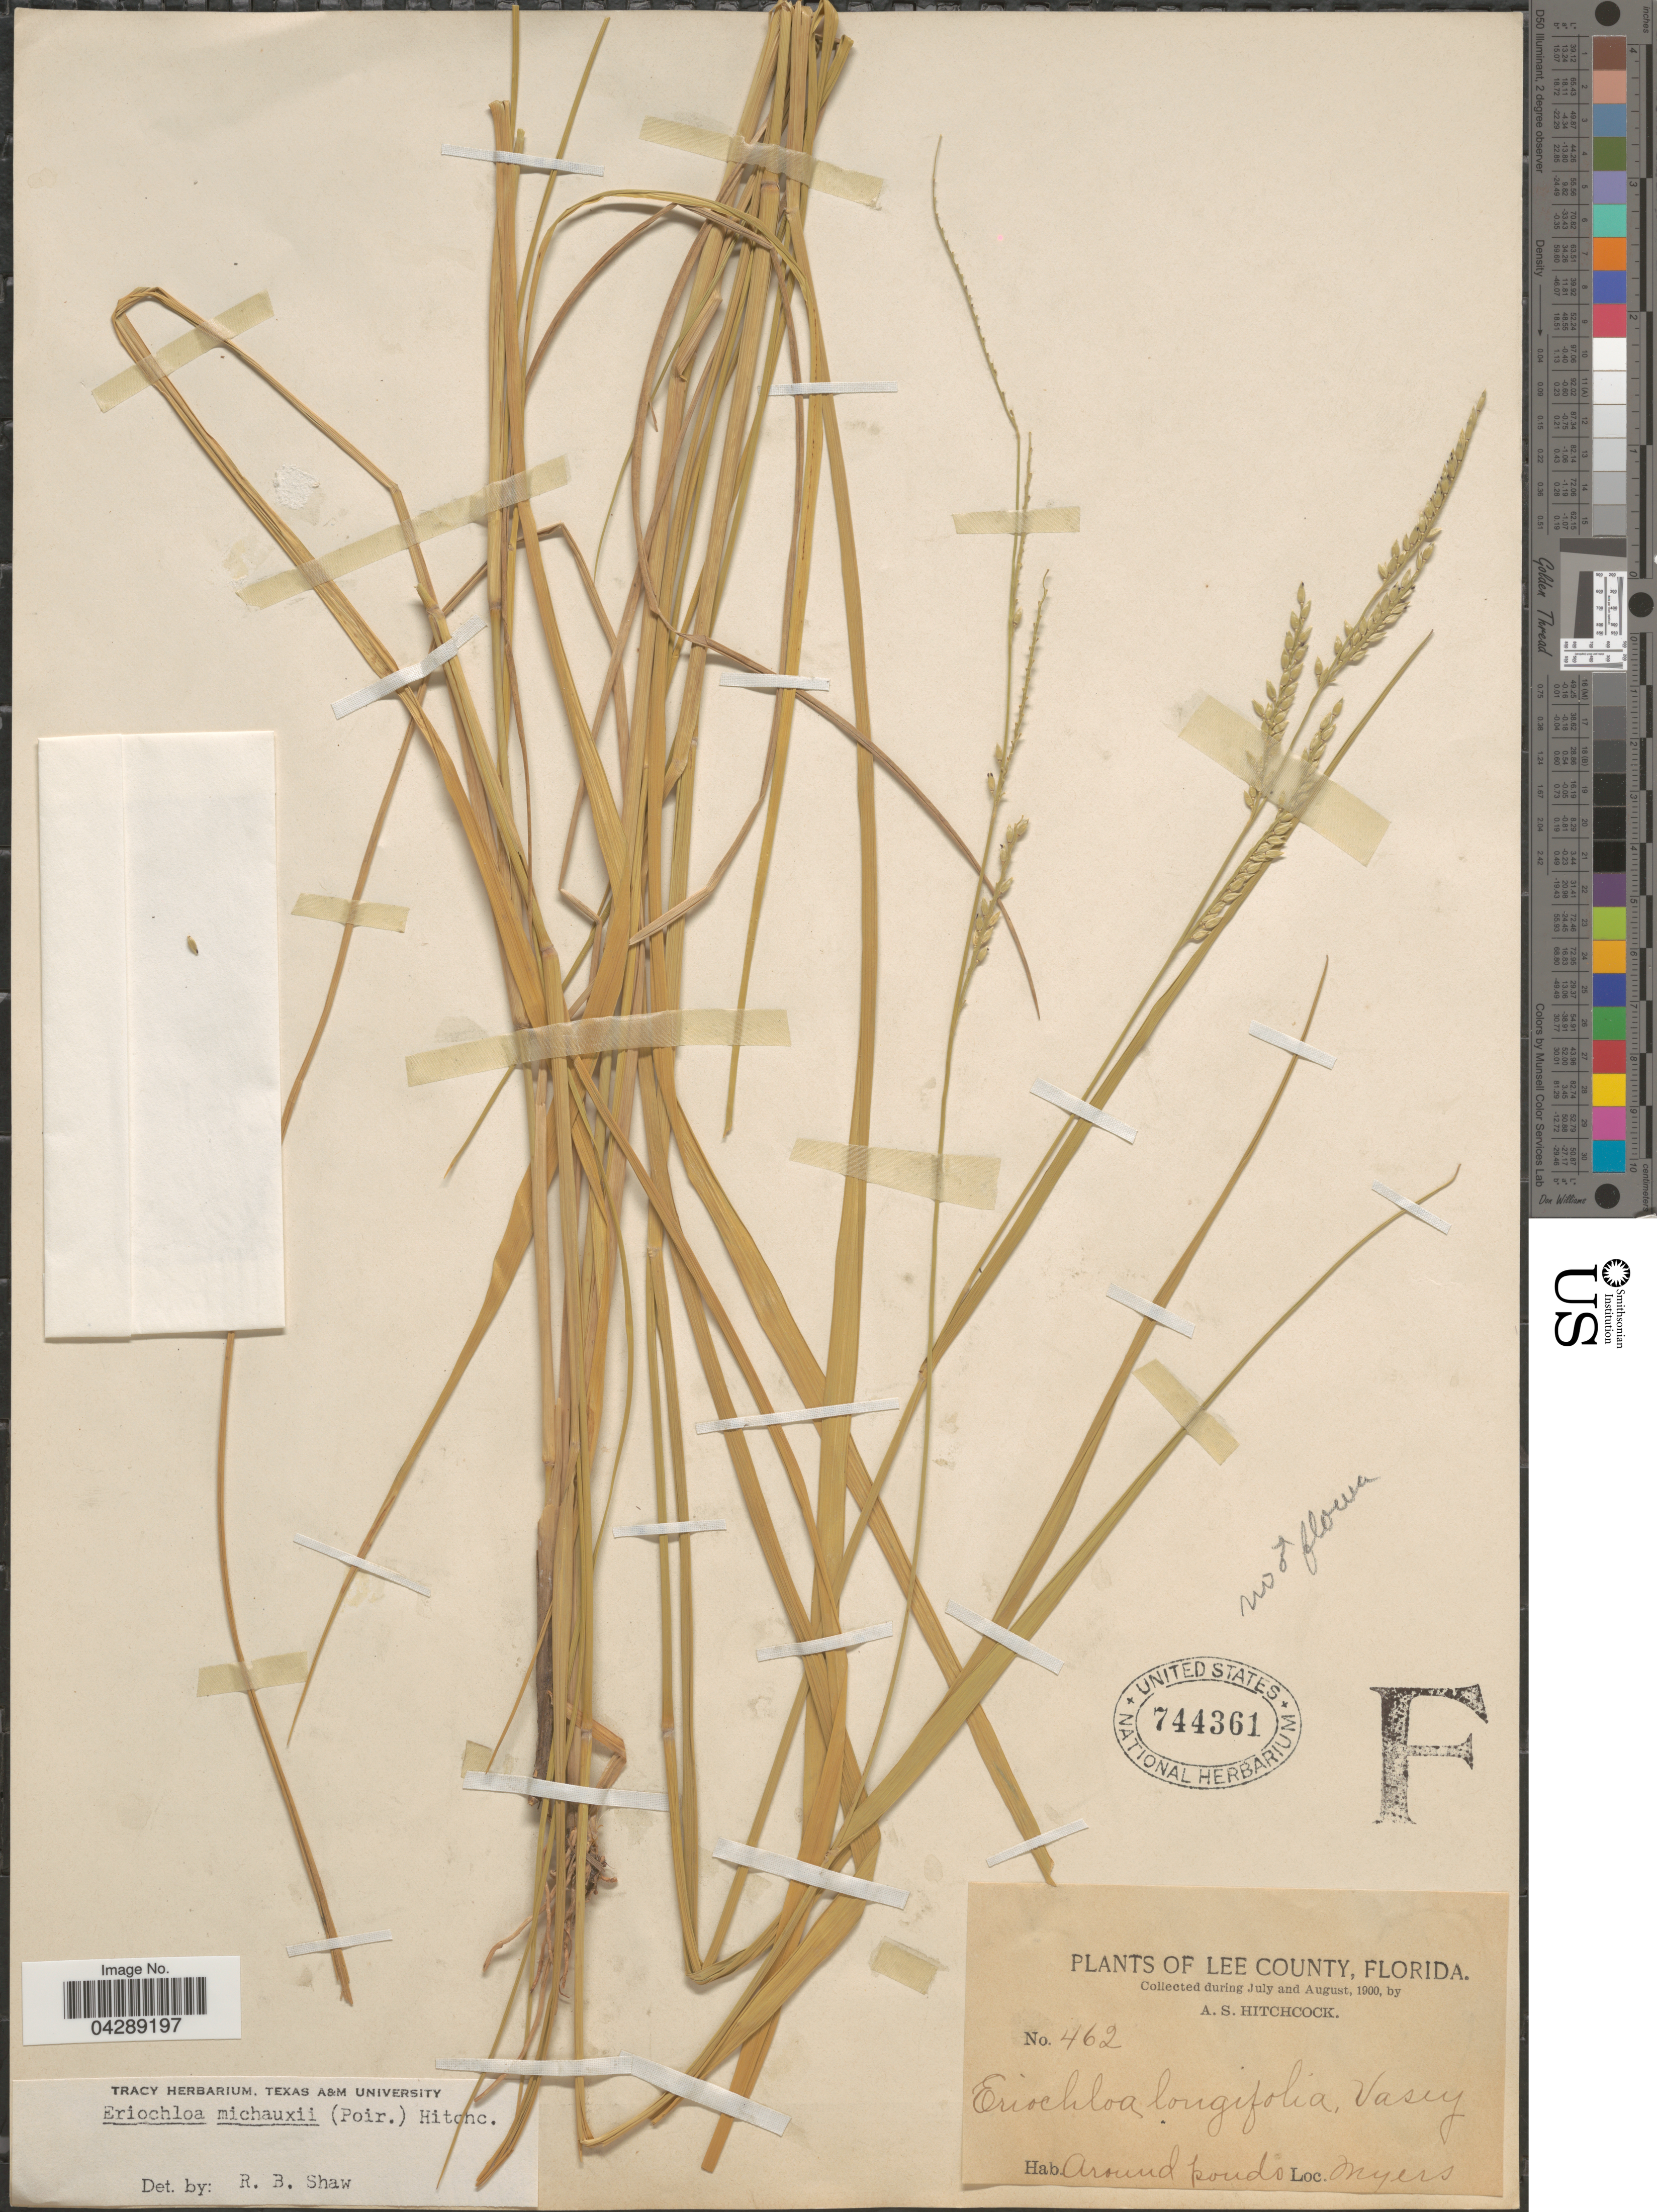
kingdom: Plantae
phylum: Tracheophyta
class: Liliopsida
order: Poales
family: Poaceae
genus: Eriochloa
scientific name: Eriochloa michauxii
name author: (Poir.) Hitchc.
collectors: A. S. Hitchcock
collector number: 462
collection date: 1900-07/1900-08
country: United States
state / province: Florida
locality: Lee County. Around ponds. Myers.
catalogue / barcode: US 744361